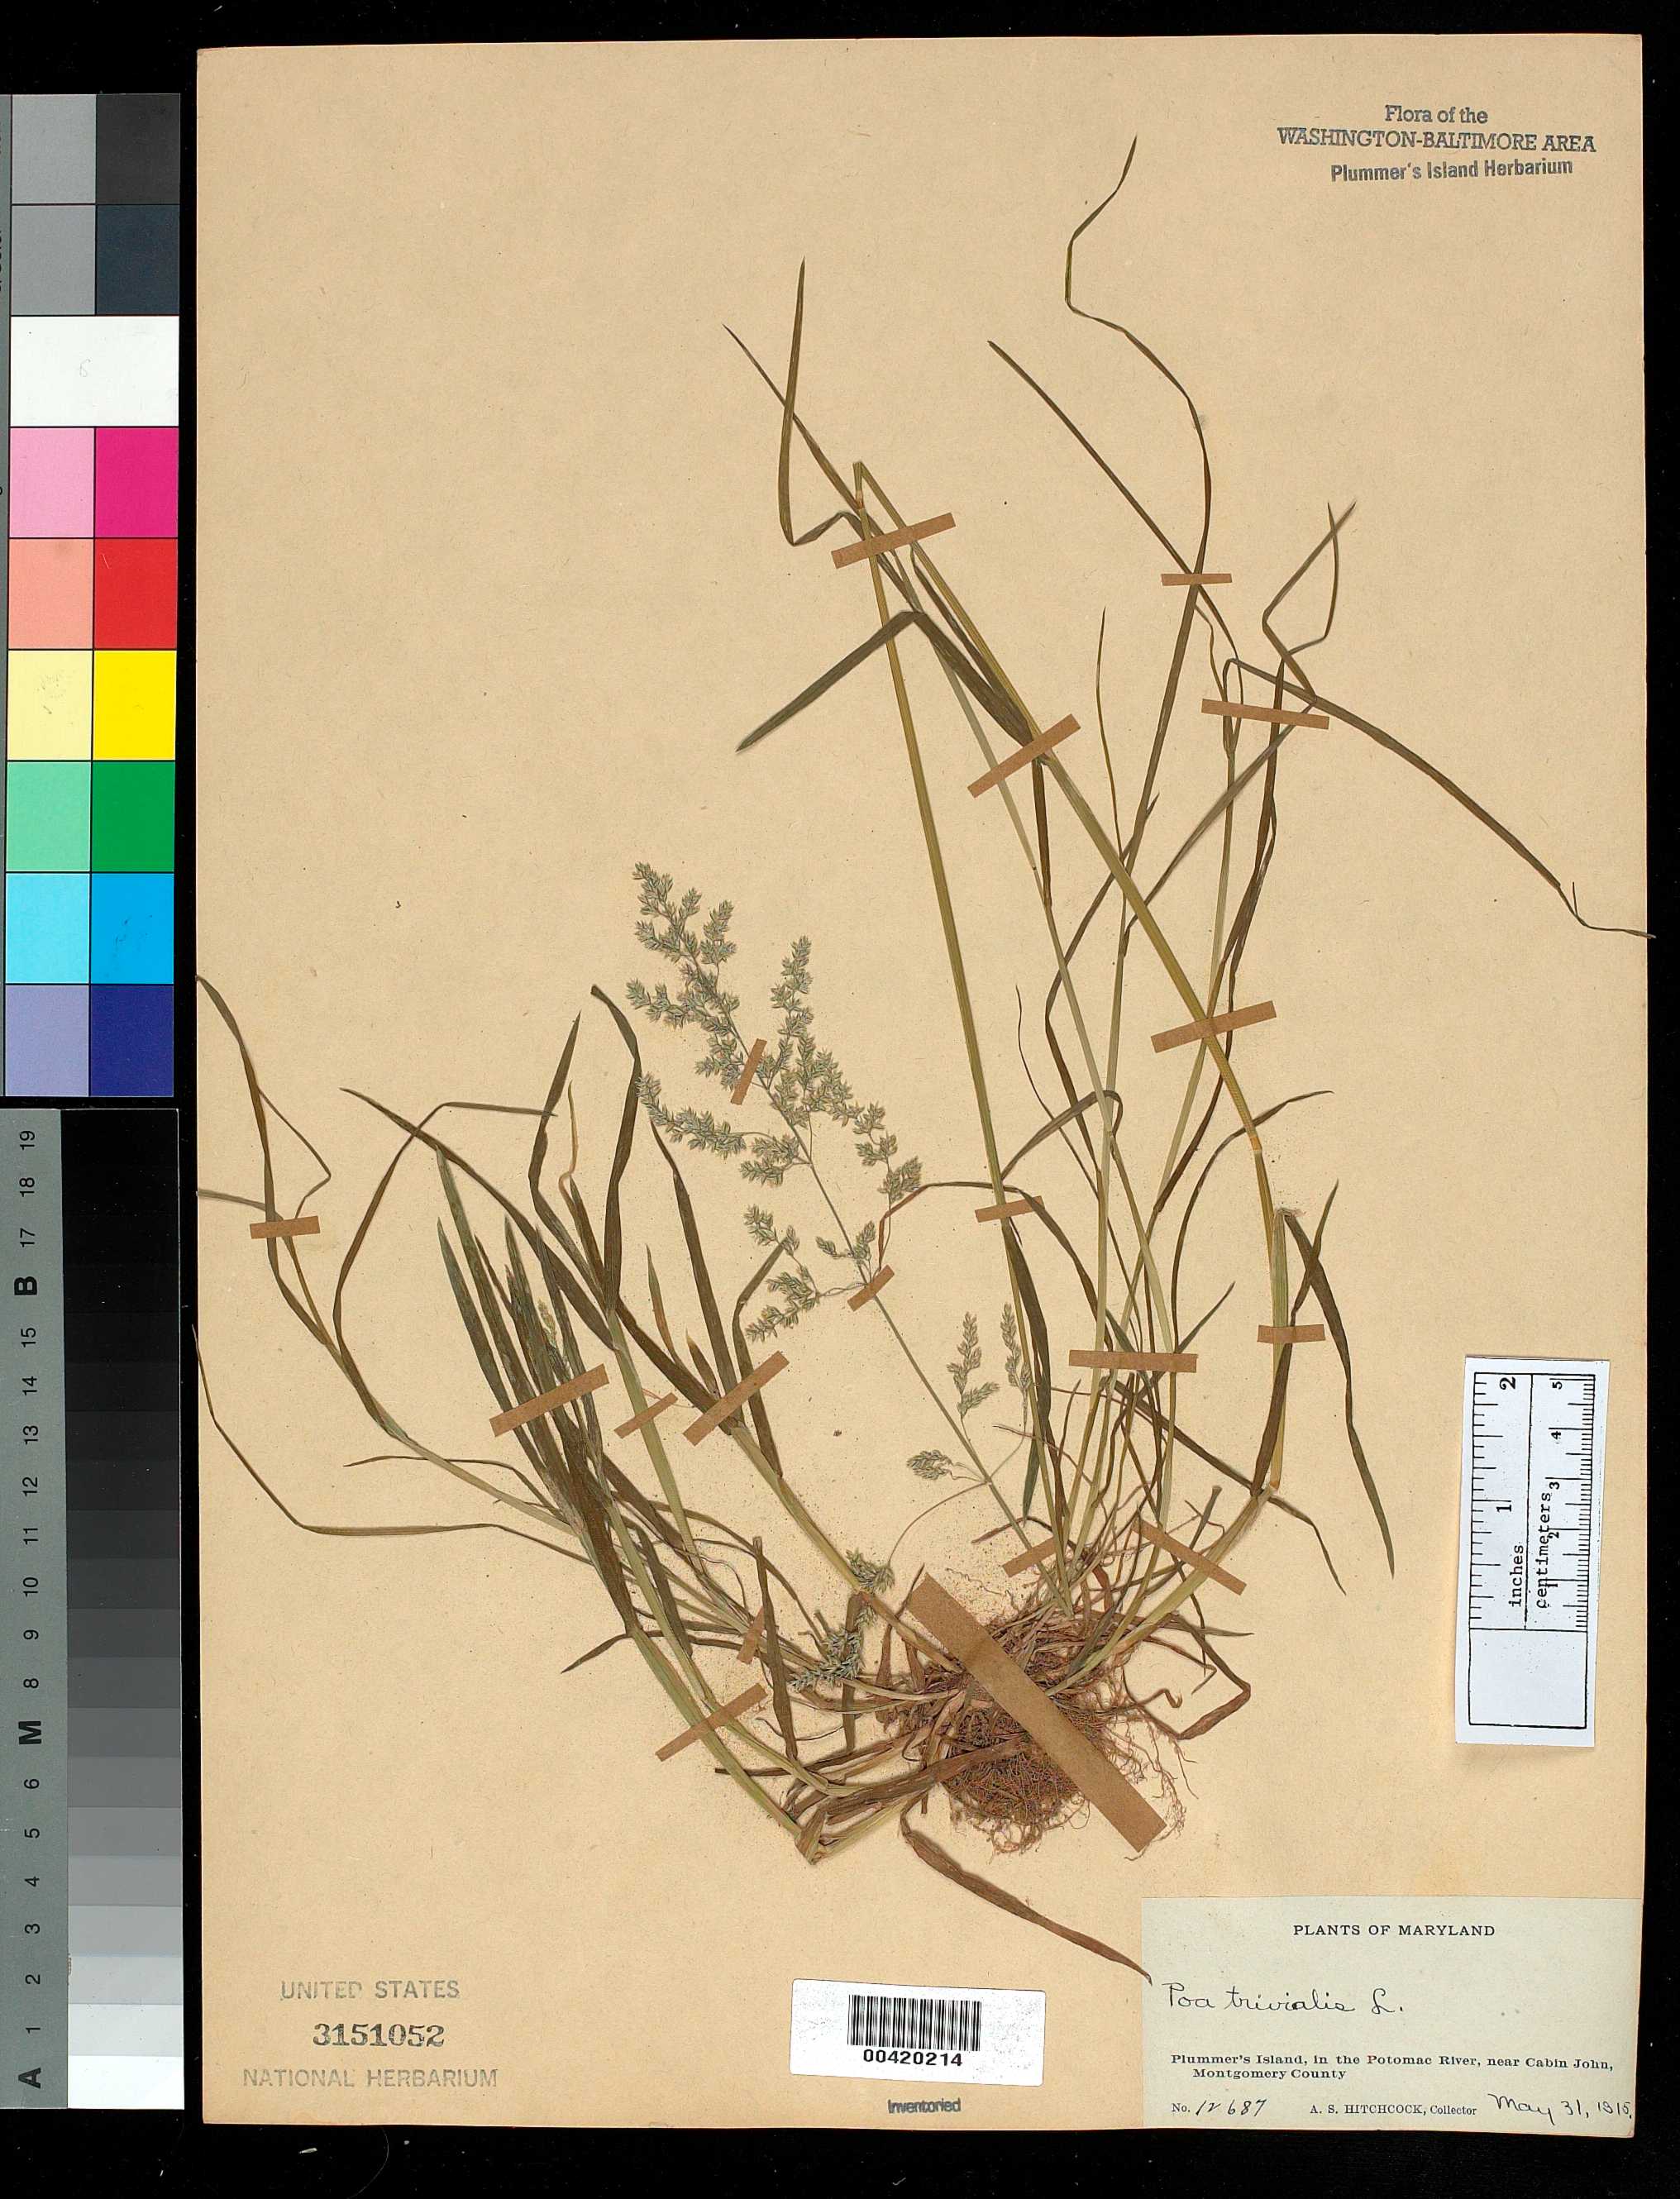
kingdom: Plantae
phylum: Tracheophyta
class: Liliopsida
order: Poales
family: Poaceae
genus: Poa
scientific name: Poa trivialis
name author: L.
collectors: A. S. Hitchcock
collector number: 12687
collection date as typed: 31 May 1915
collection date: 1915-05-31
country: United States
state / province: Maryland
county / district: Montgomery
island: Plummers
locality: Plummer's Island C. & O. Canal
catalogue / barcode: US 3151052